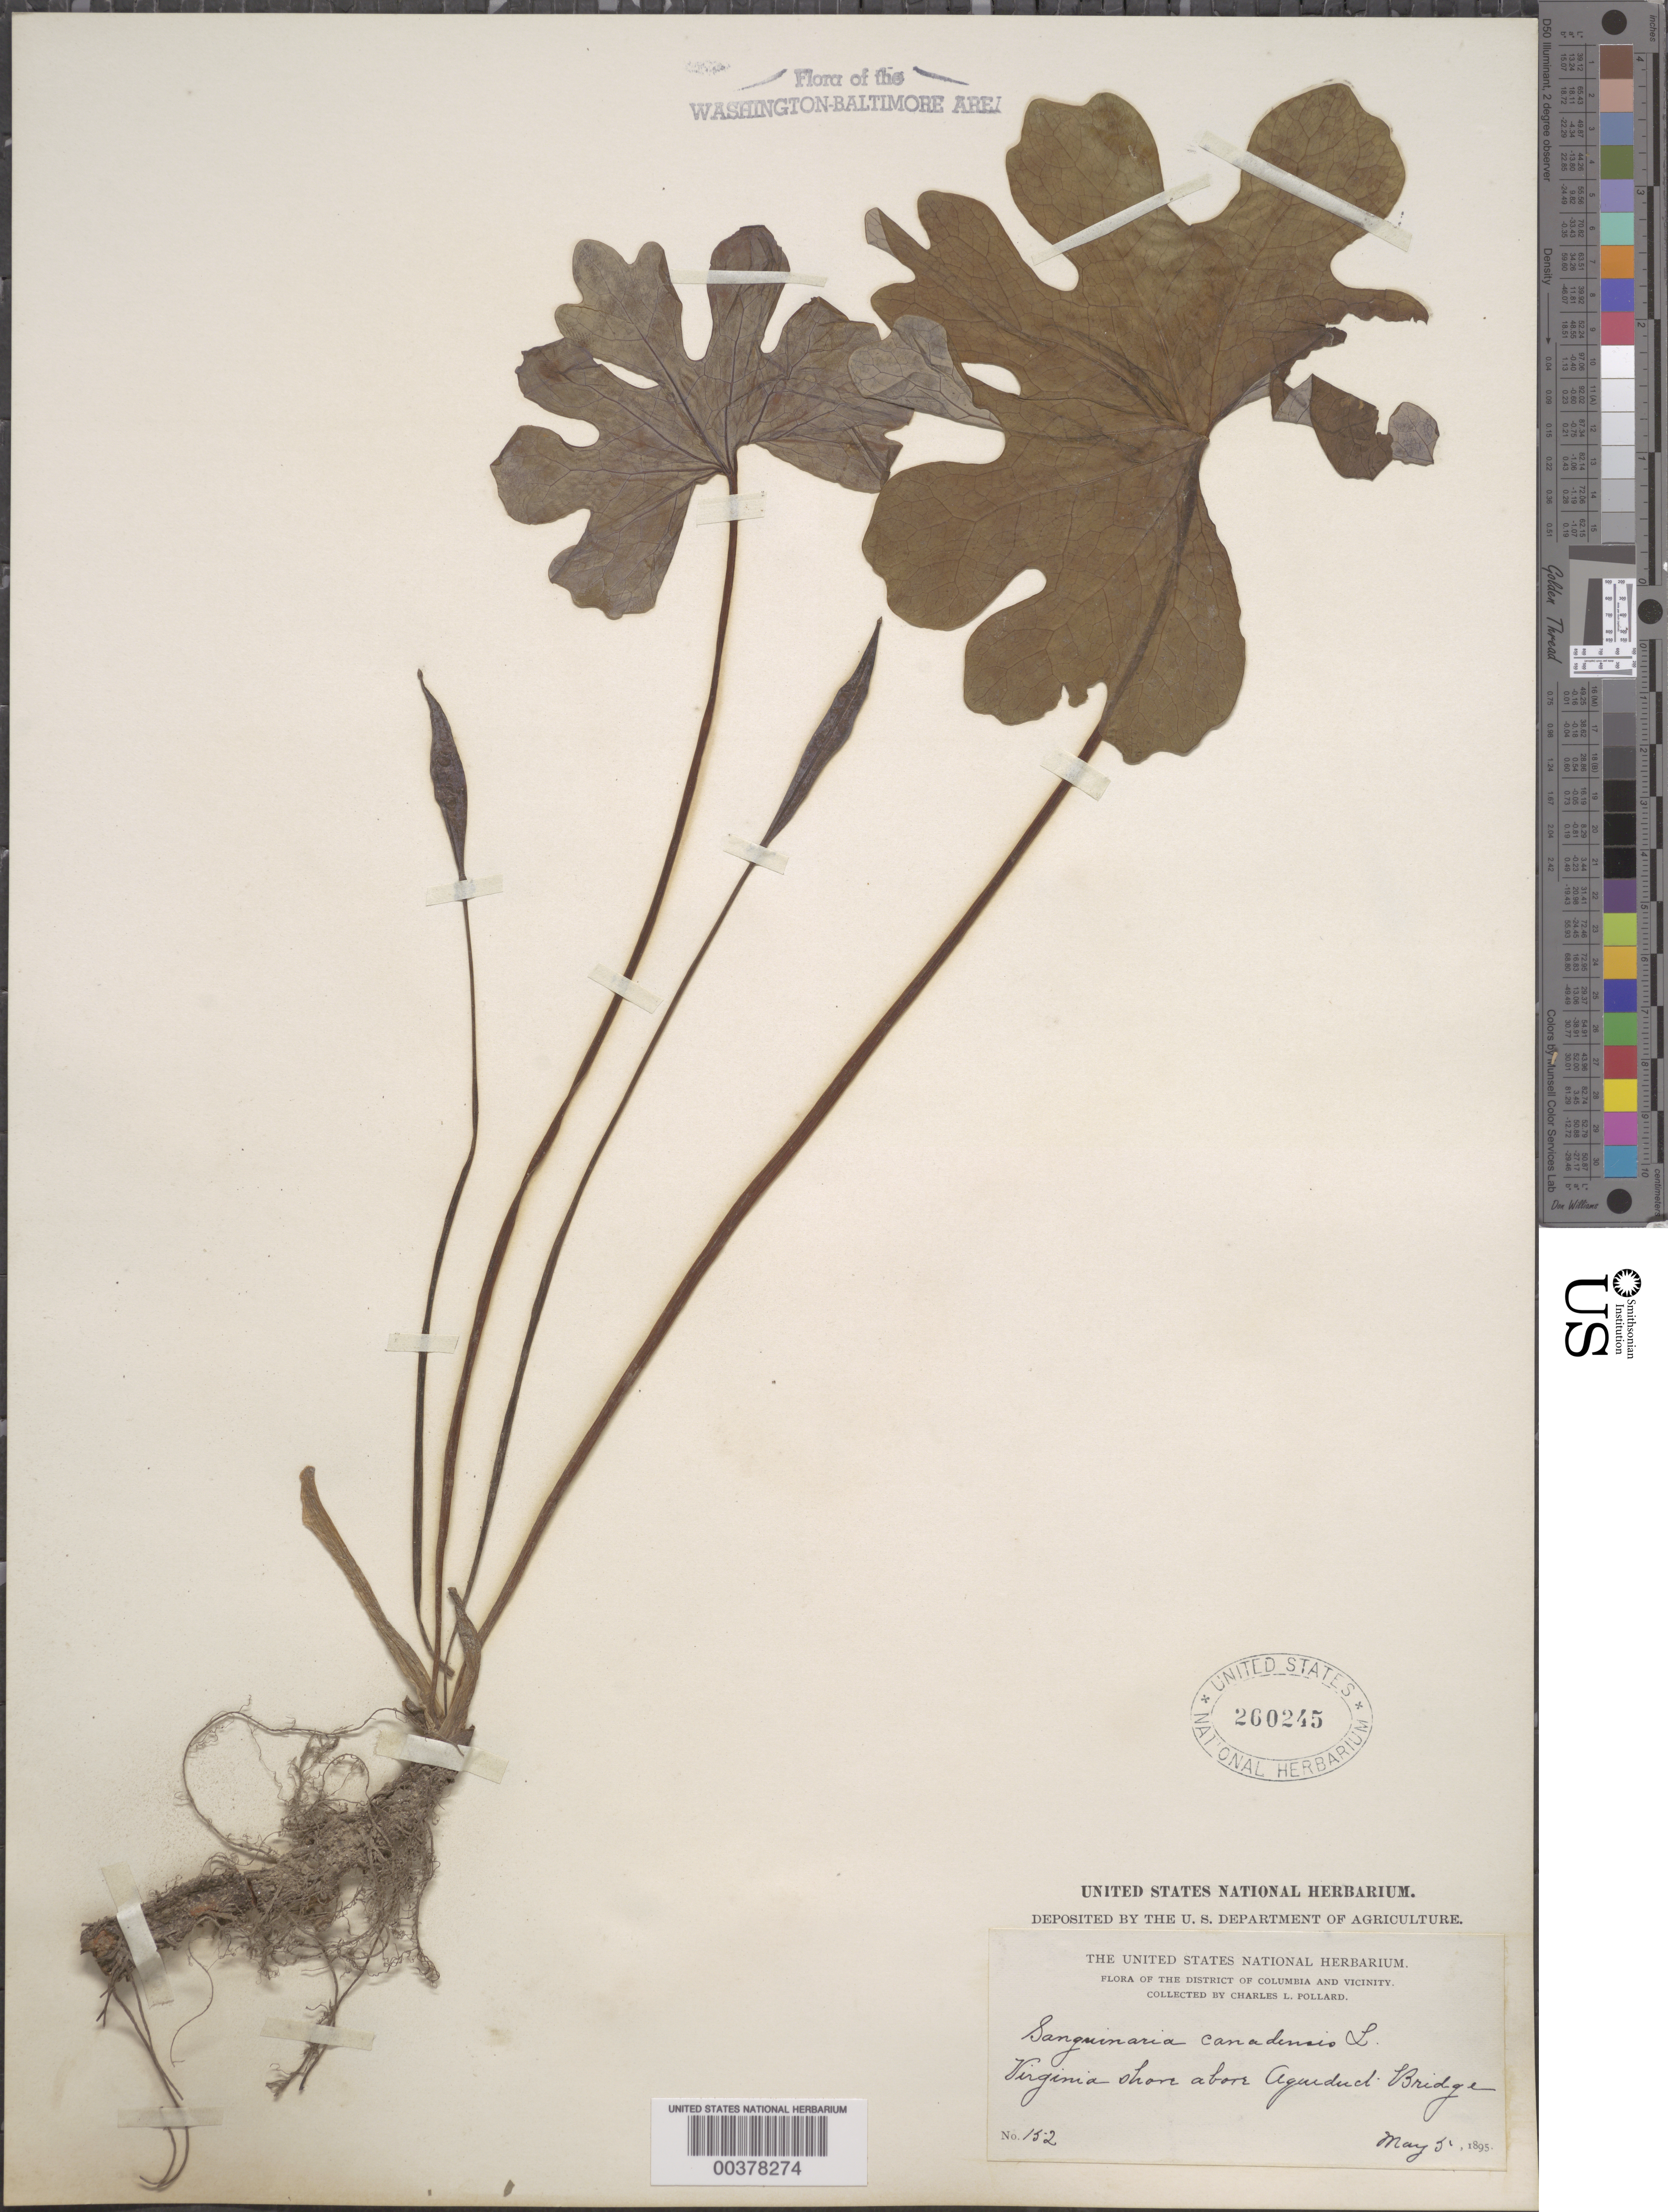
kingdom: Plantae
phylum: Tracheophyta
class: Magnoliopsida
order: Ranunculales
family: Papaveraceae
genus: Sanguinaria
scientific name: Sanguinaria canadensis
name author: L.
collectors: C. L. Pollard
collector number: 152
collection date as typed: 05 May 1895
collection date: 1895-05-05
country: United States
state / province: Virginia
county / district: Fairfax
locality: Above Aqueduct Bridge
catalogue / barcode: US 260245